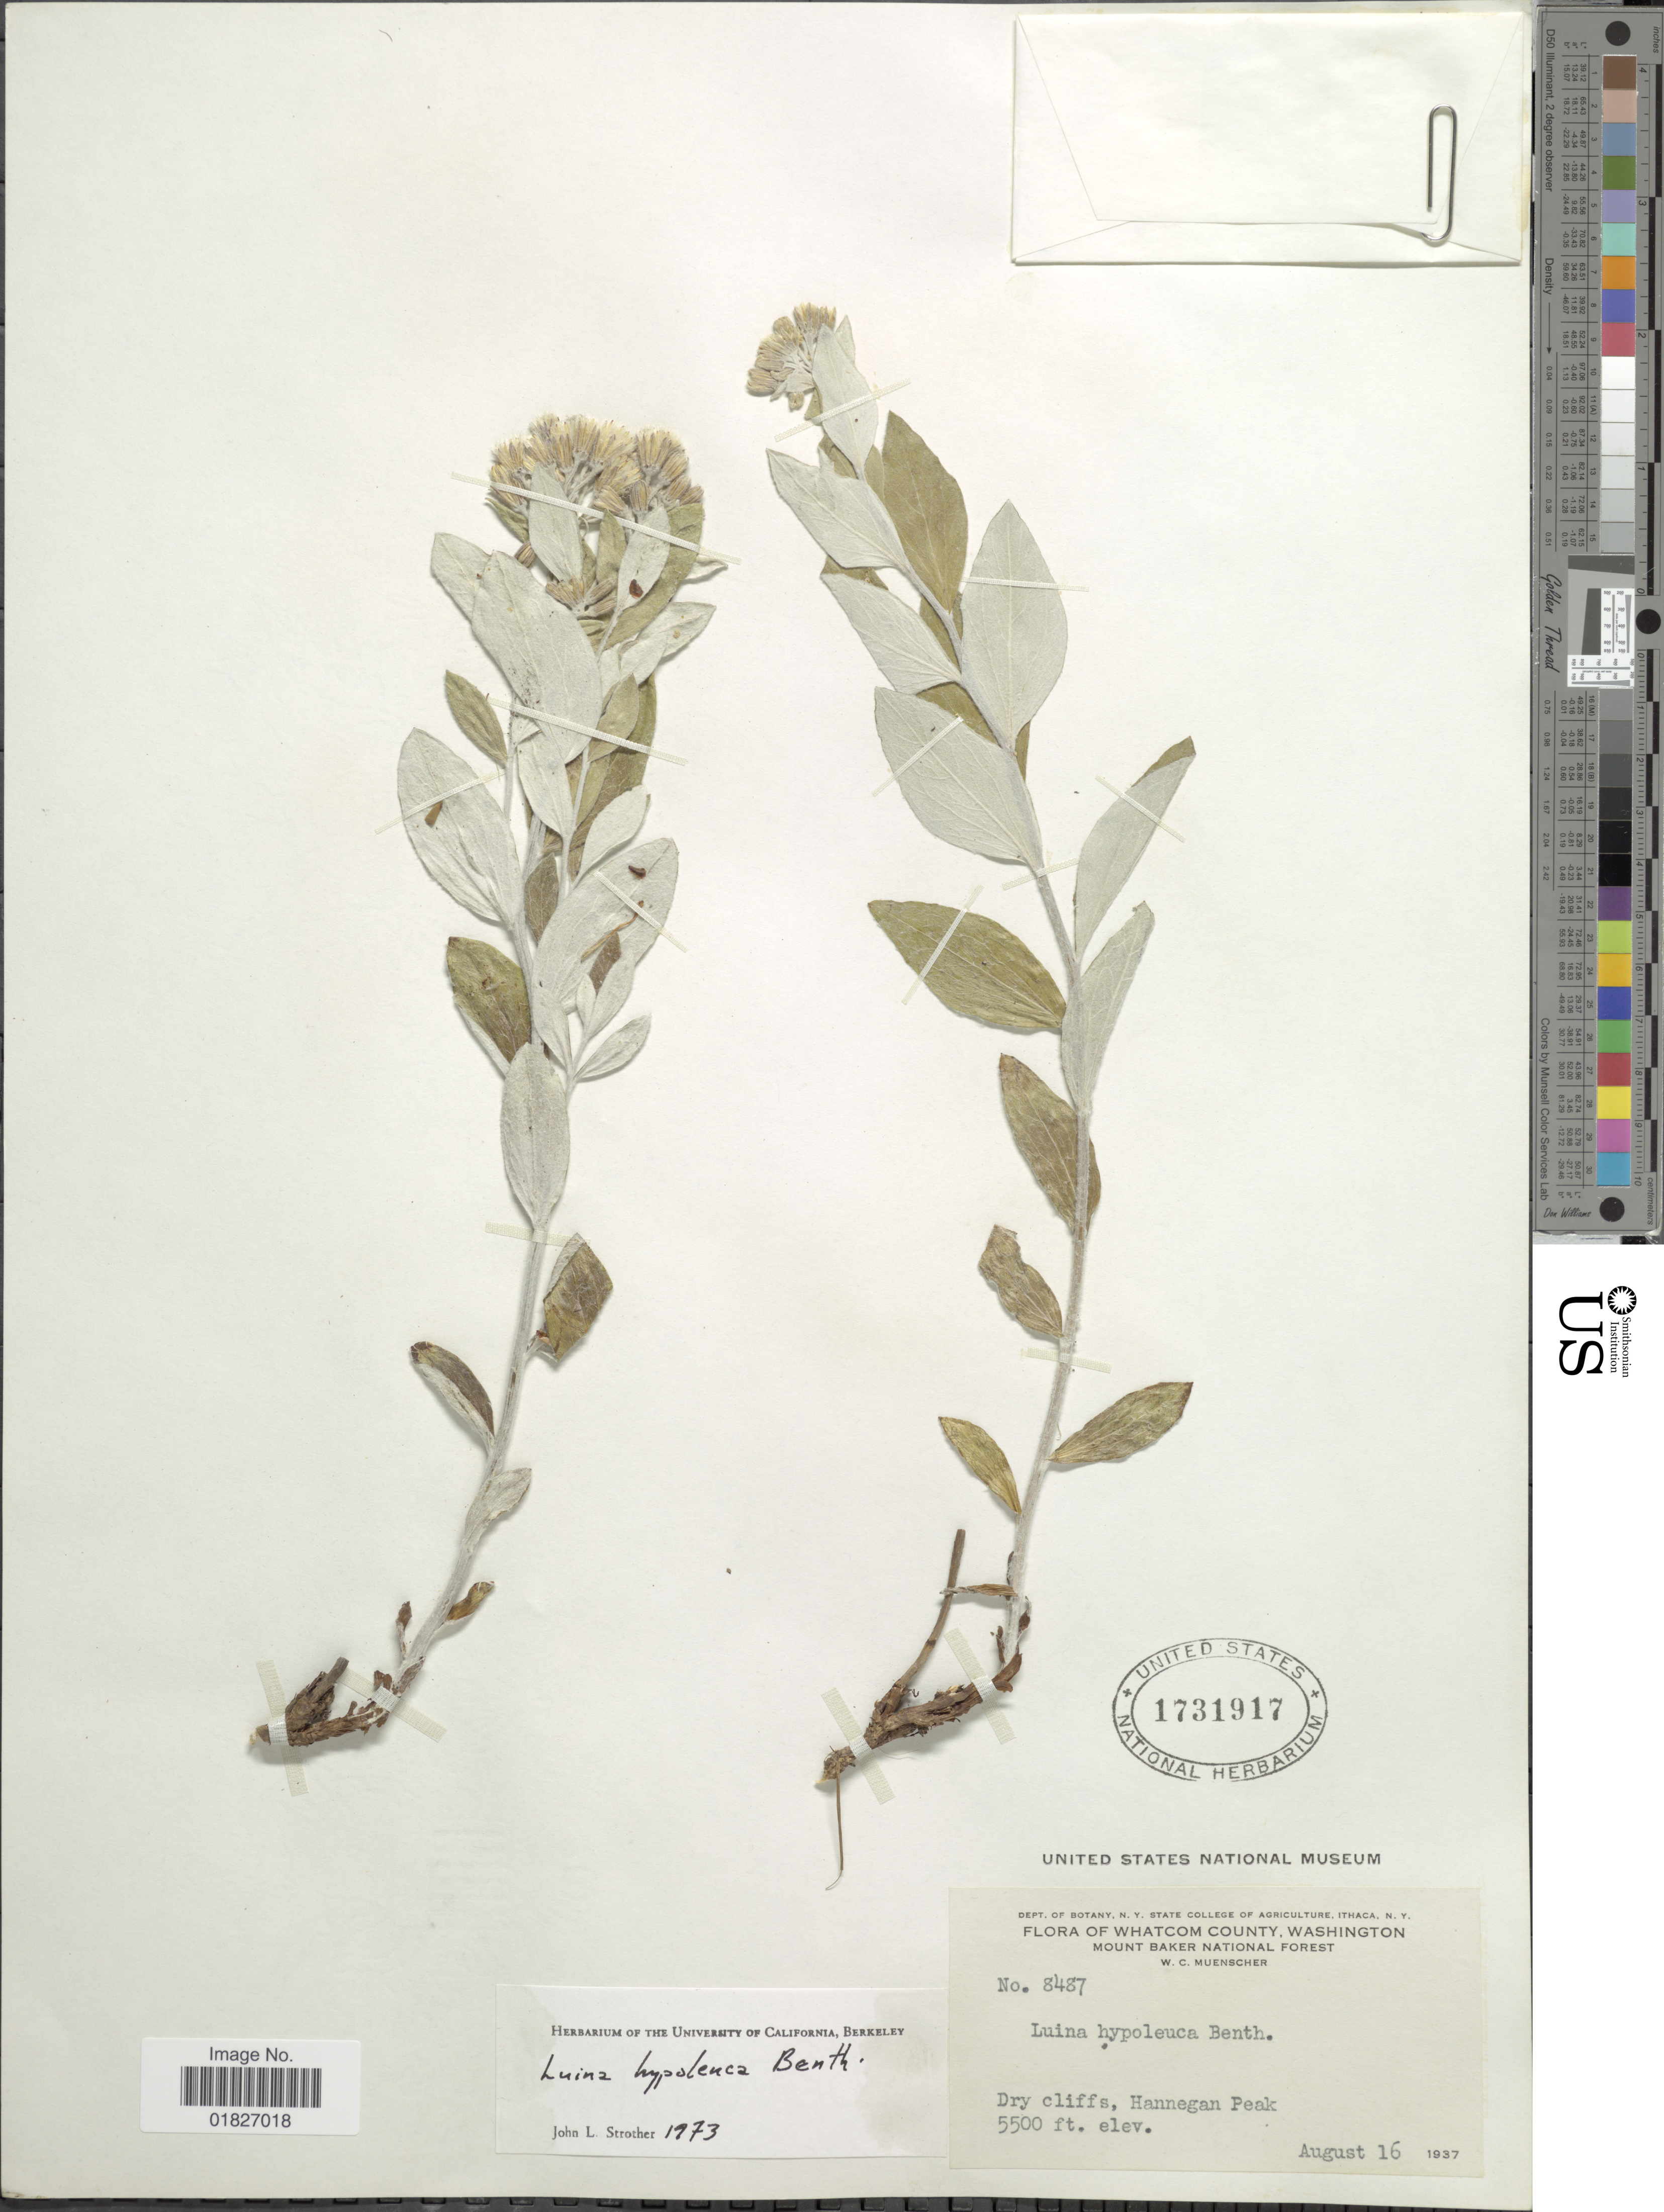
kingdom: Plantae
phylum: Tracheophyta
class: Magnoliopsida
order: Asterales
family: Asteraceae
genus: Luina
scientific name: Luina hypoleuca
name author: Benth.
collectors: W. Muenscher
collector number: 8487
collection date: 1937-08-16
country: United States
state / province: Washington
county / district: Whatcom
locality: Whatcom County, Mount Baker National Forest, Hannegan Peak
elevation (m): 1676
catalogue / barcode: US 1731917